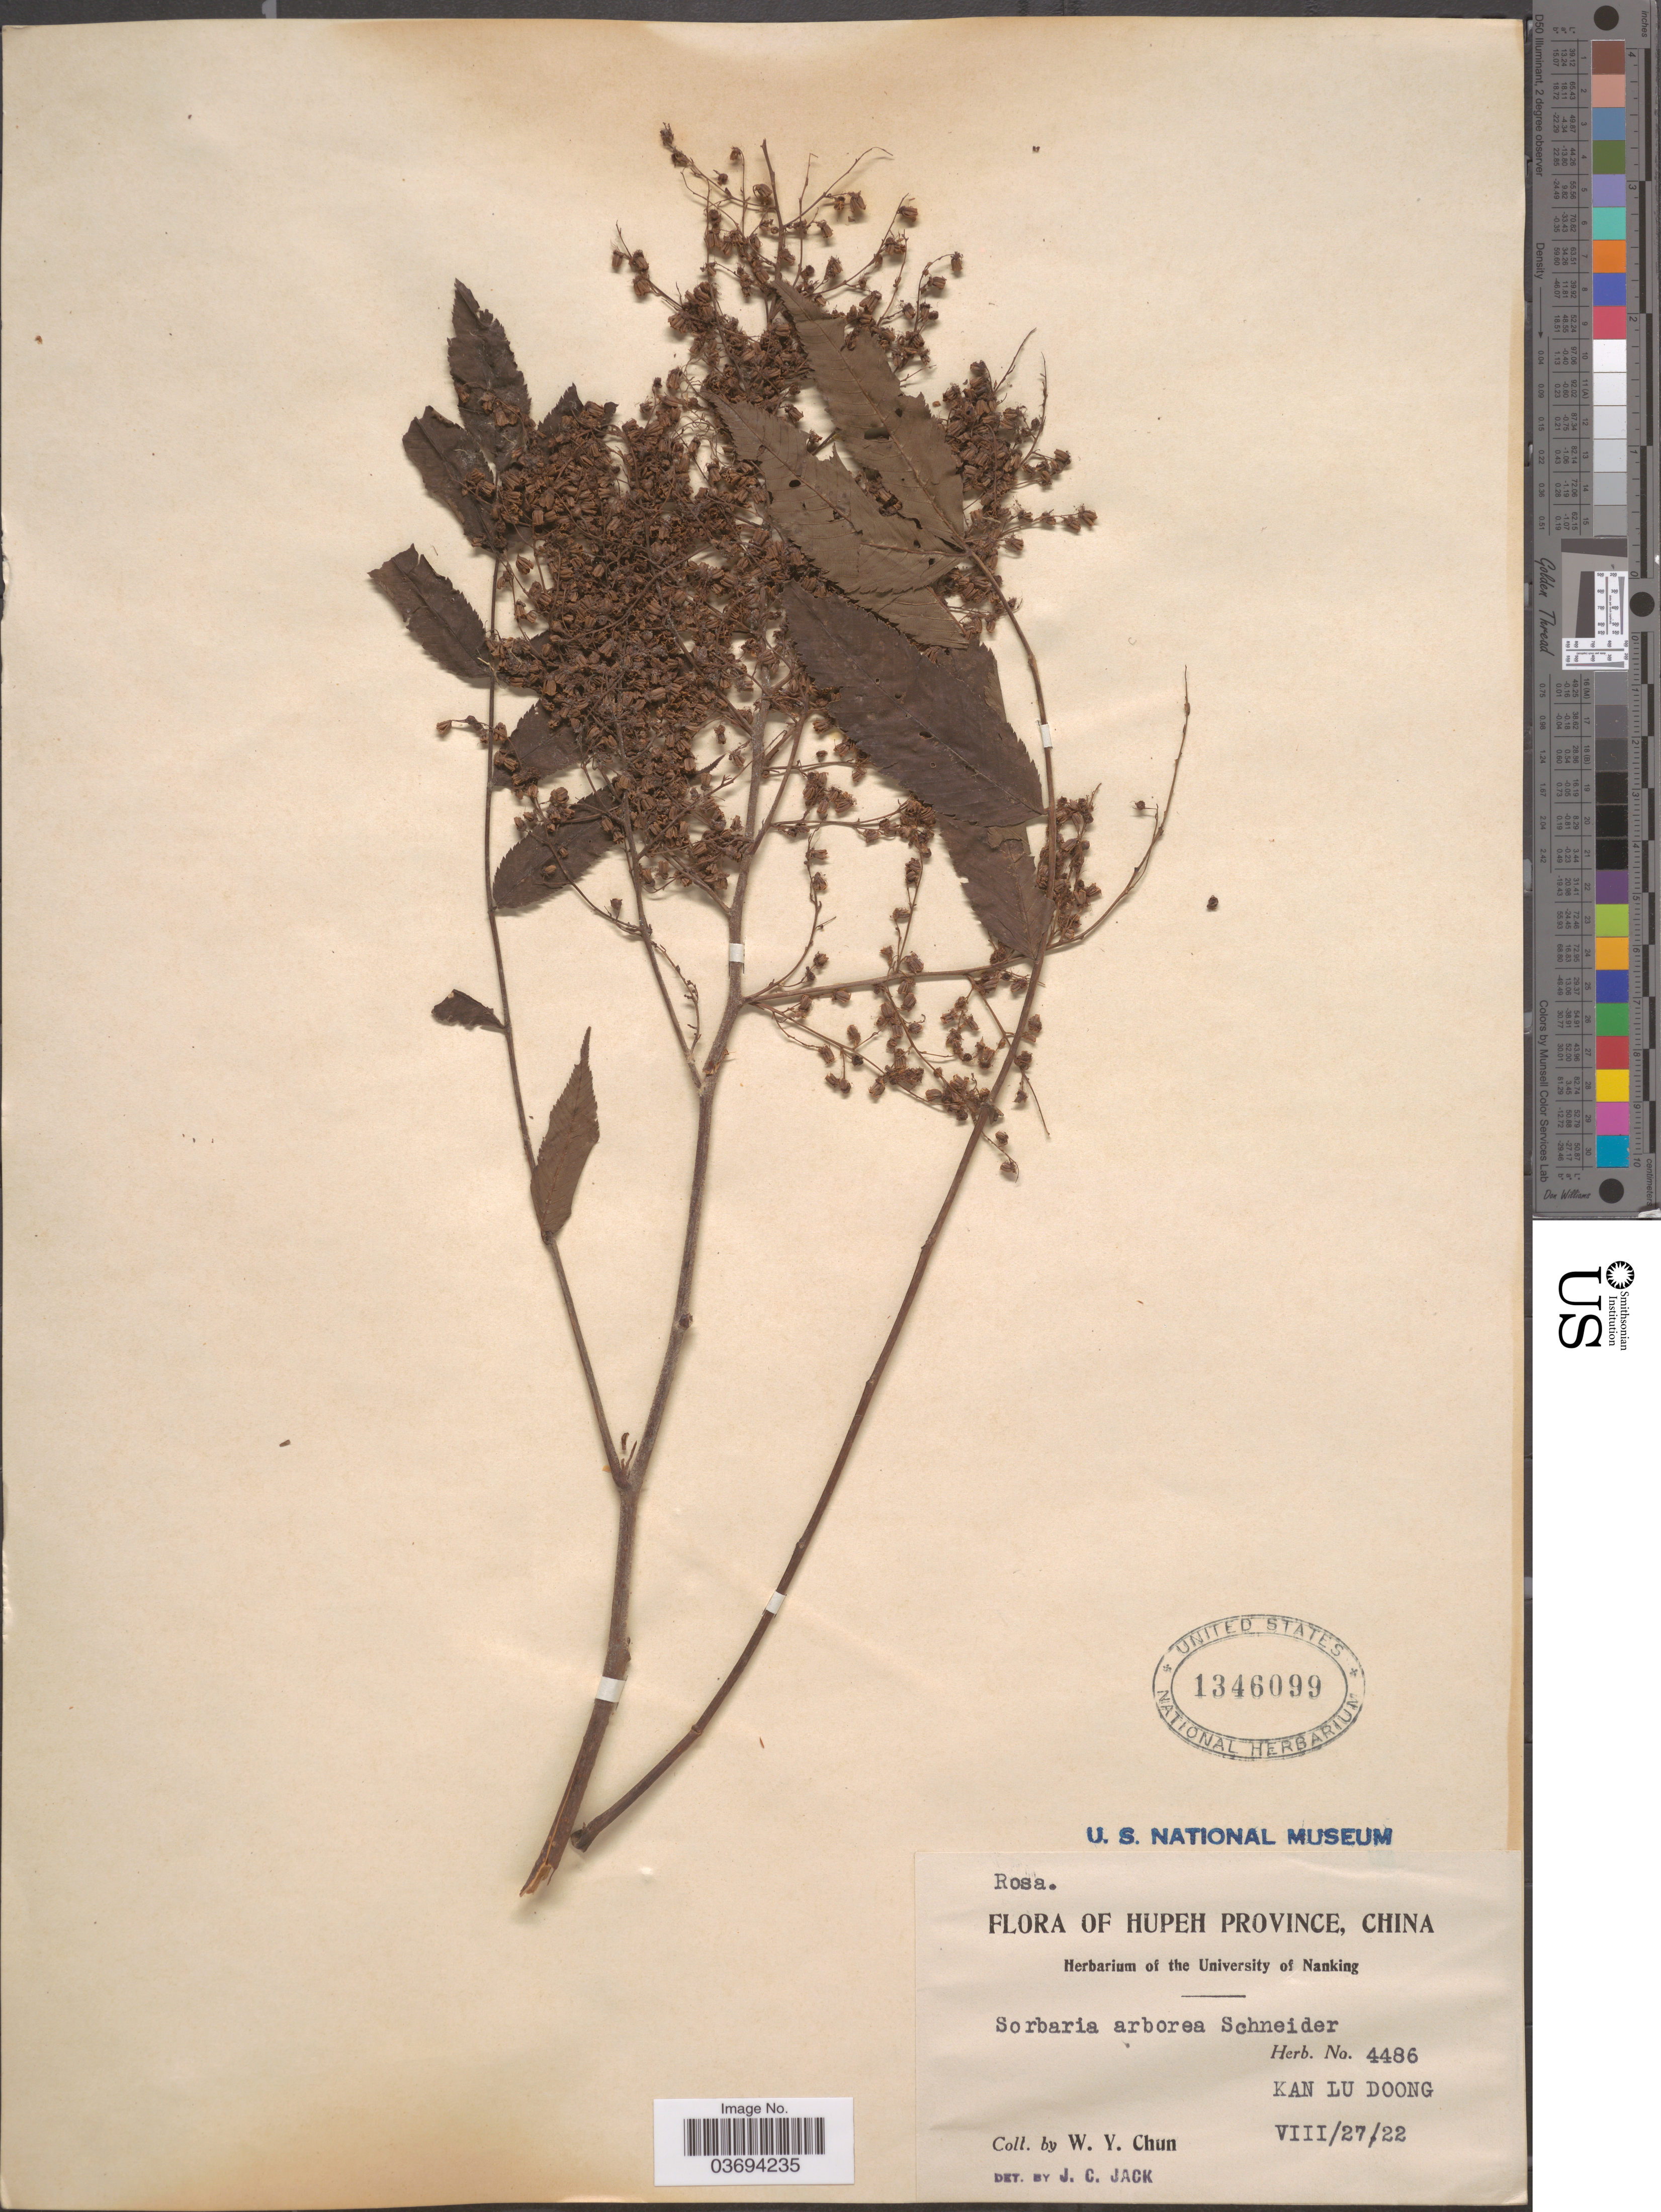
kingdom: Plantae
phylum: Tracheophyta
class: Magnoliopsida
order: Rosales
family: Rosaceae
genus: Sorbaria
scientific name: Sorbaria arborea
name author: C.K. Schneid.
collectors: W. Y. Chun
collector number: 4486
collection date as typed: Transcribed d/m/y: 27/8/22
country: China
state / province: Hubei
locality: Hupeh Province. Kan Lu Doong.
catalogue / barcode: US 1346099